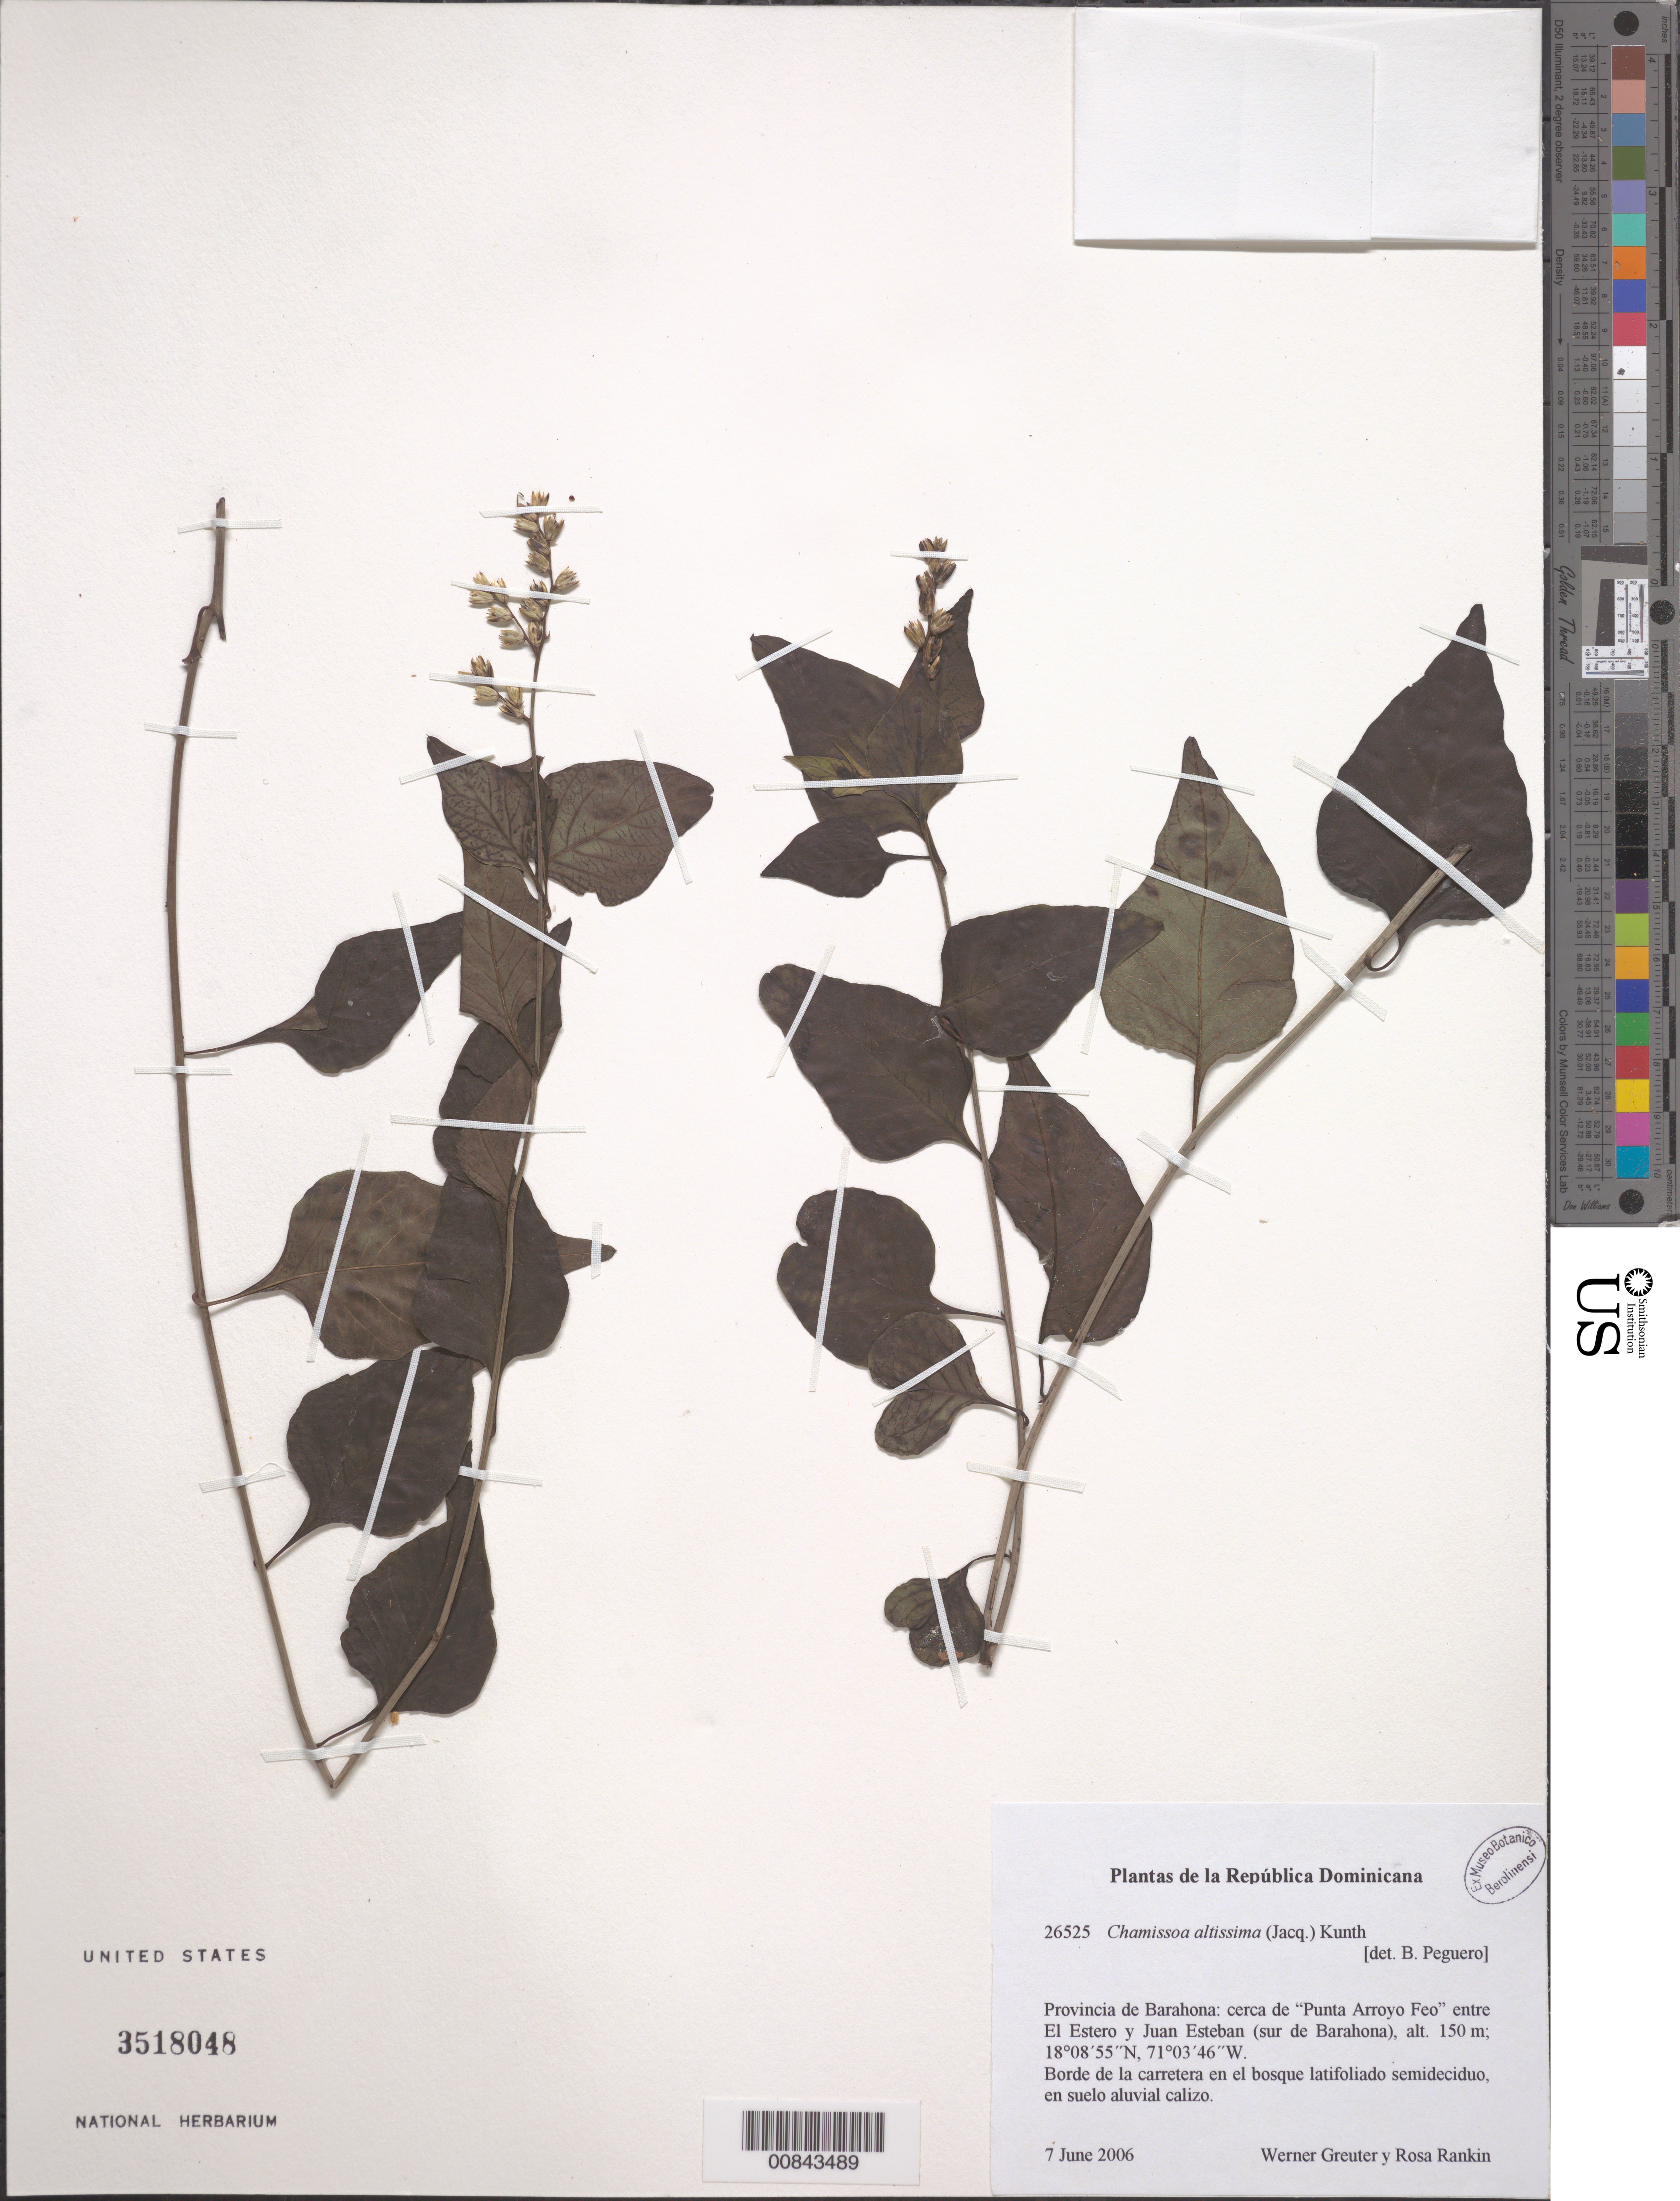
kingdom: Plantae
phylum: Tracheophyta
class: Magnoliopsida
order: Caryophyllales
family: Amaranthaceae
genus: Chamissoa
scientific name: Chamissoa altissima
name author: (Jacq.) Kunth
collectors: W. Greuter & R. Rankin Rodriguez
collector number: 26525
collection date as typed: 07 Jun 2006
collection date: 2006-06-07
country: Dominican Republic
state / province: Barahona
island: Hispaniola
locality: cerca de "Punta Arroyo Feo" entre El Estero y Juan Esteban (sur de Barahona).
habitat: Borde de la carretera en el bosque latifoliado semideciduo, en suelo aluvial calizo.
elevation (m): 150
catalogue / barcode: US 3518048